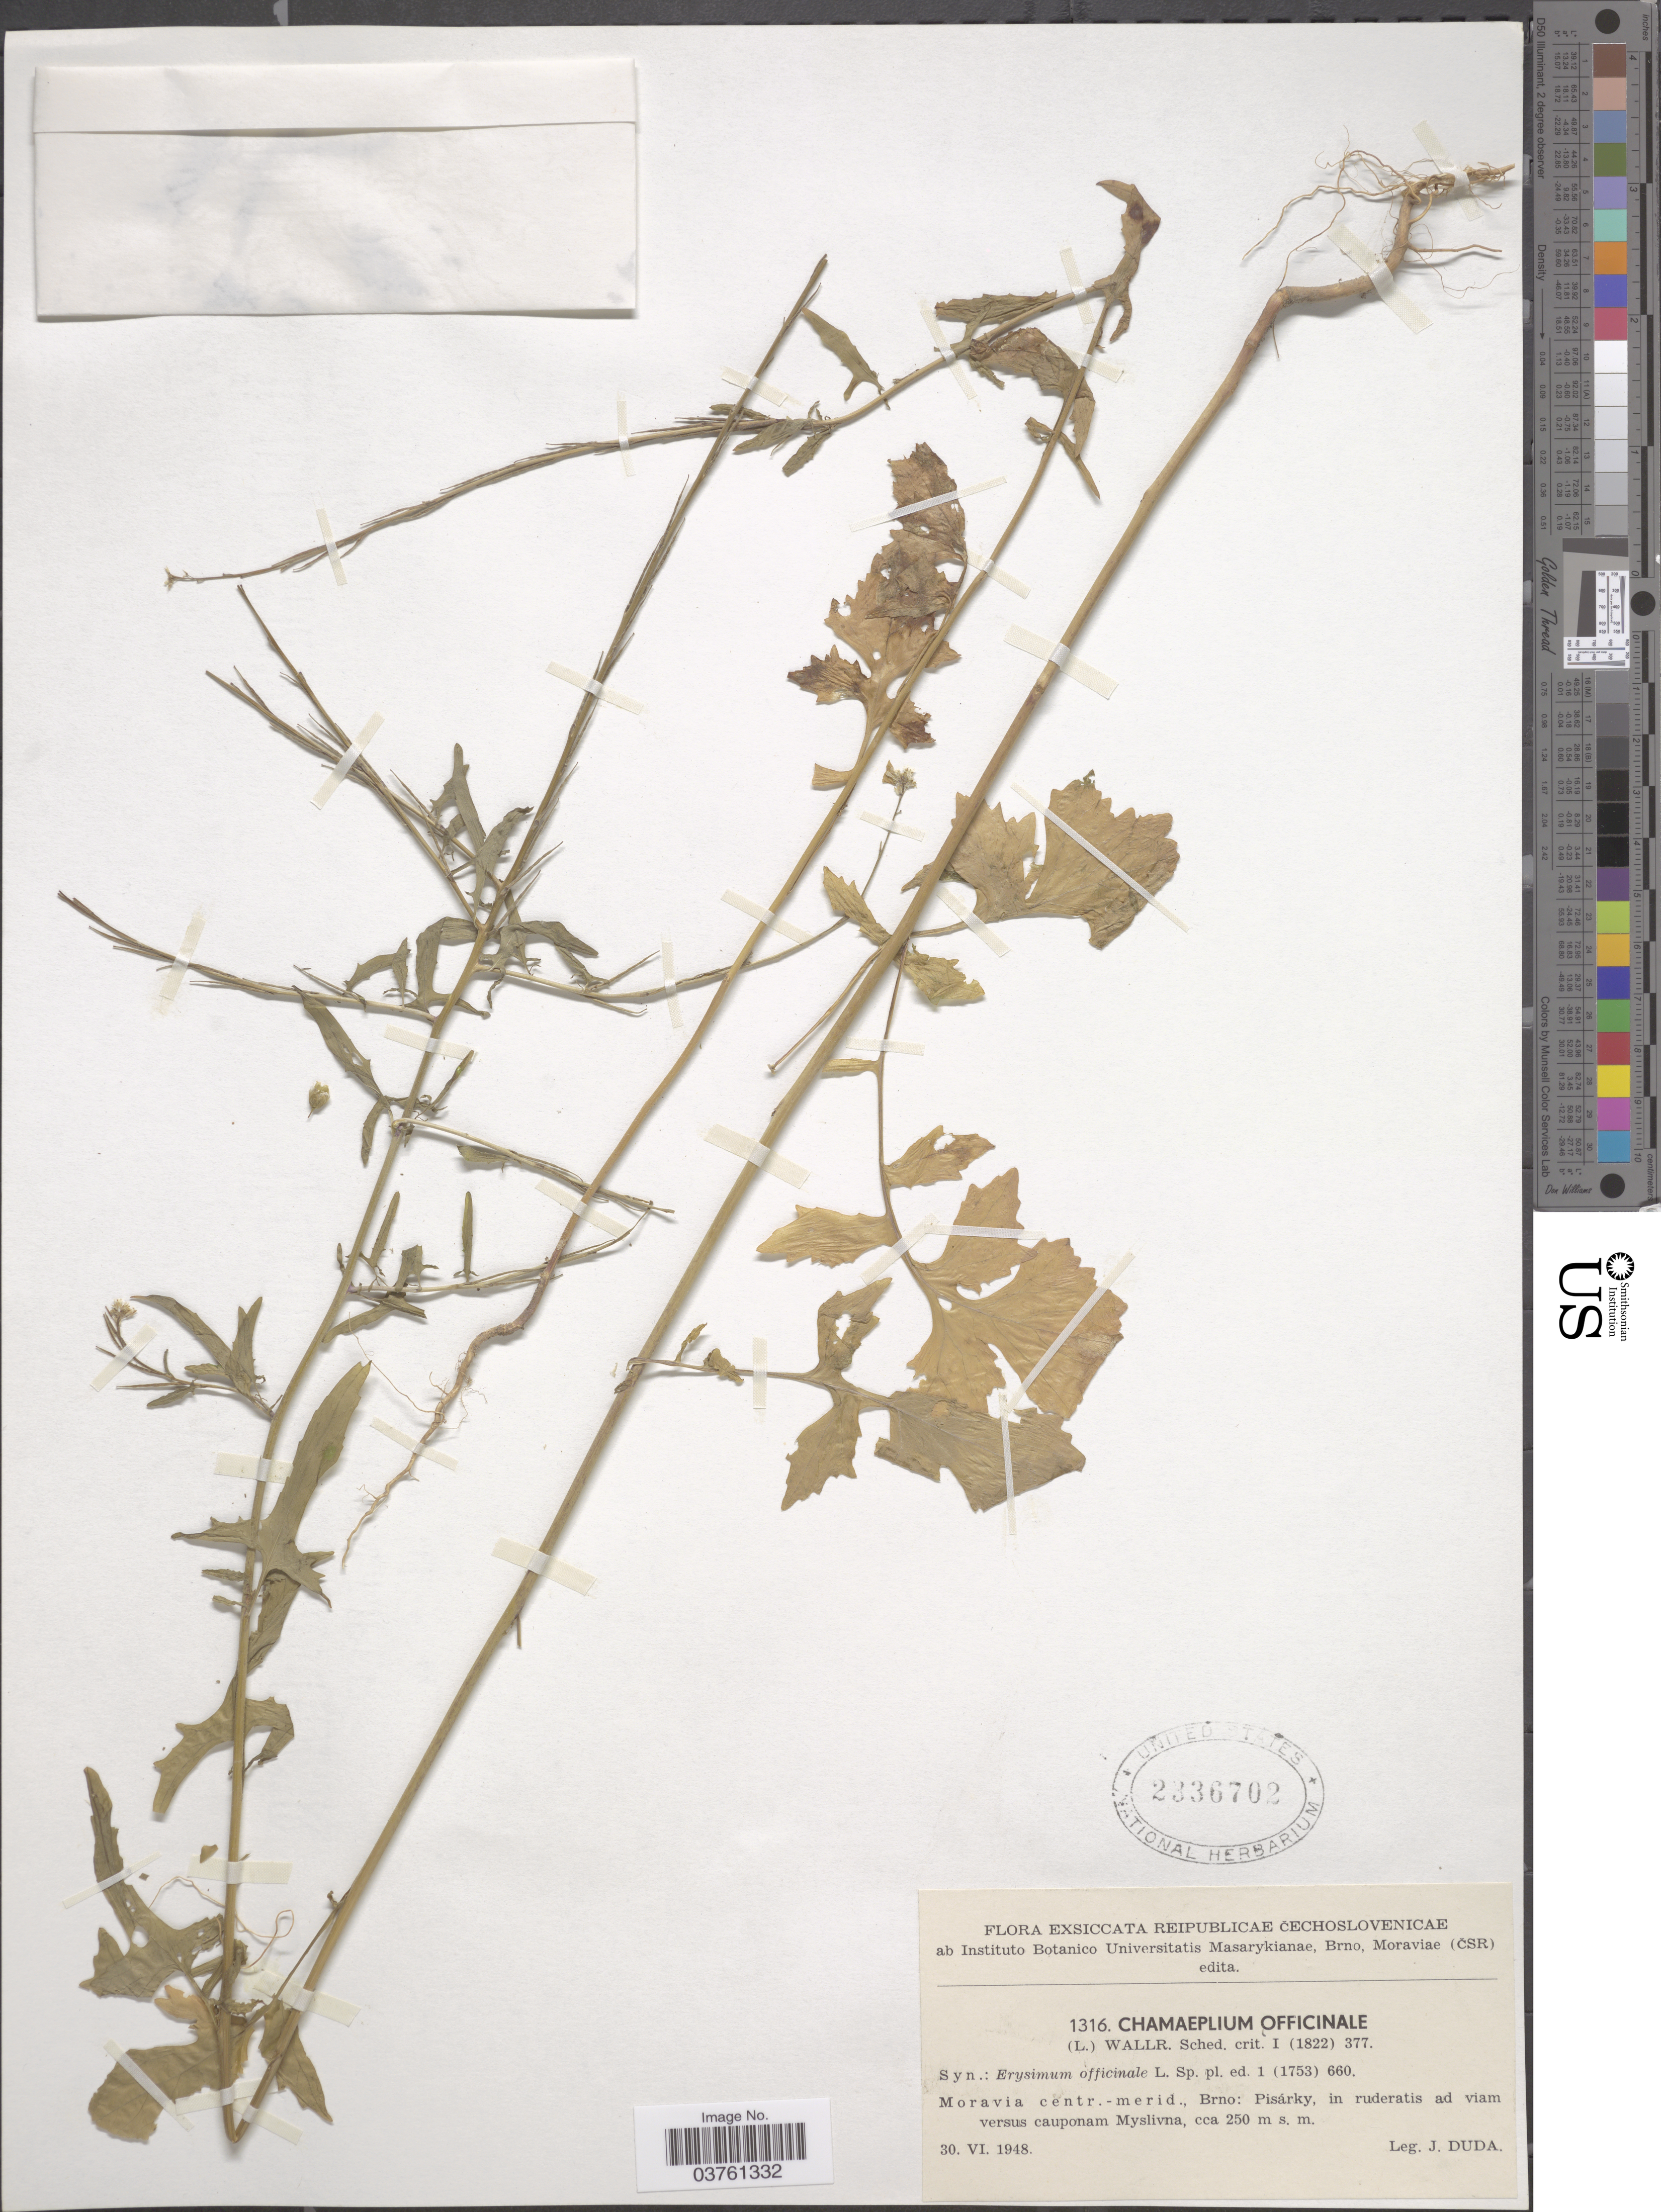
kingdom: Plantae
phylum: Tracheophyta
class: Magnoliopsida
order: Brassicales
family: Brassicaceae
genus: Erysimum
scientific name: Erysimum officinale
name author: L.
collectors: J. Duda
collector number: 1316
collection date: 1948-06-30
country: Czechia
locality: Reipublicae Čechoslovenicae. Moravia centr.-merid., Brno: Pisárky, in ruderatis ad viam versus cauponam Myslivna.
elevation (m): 250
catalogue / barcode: US 2336702